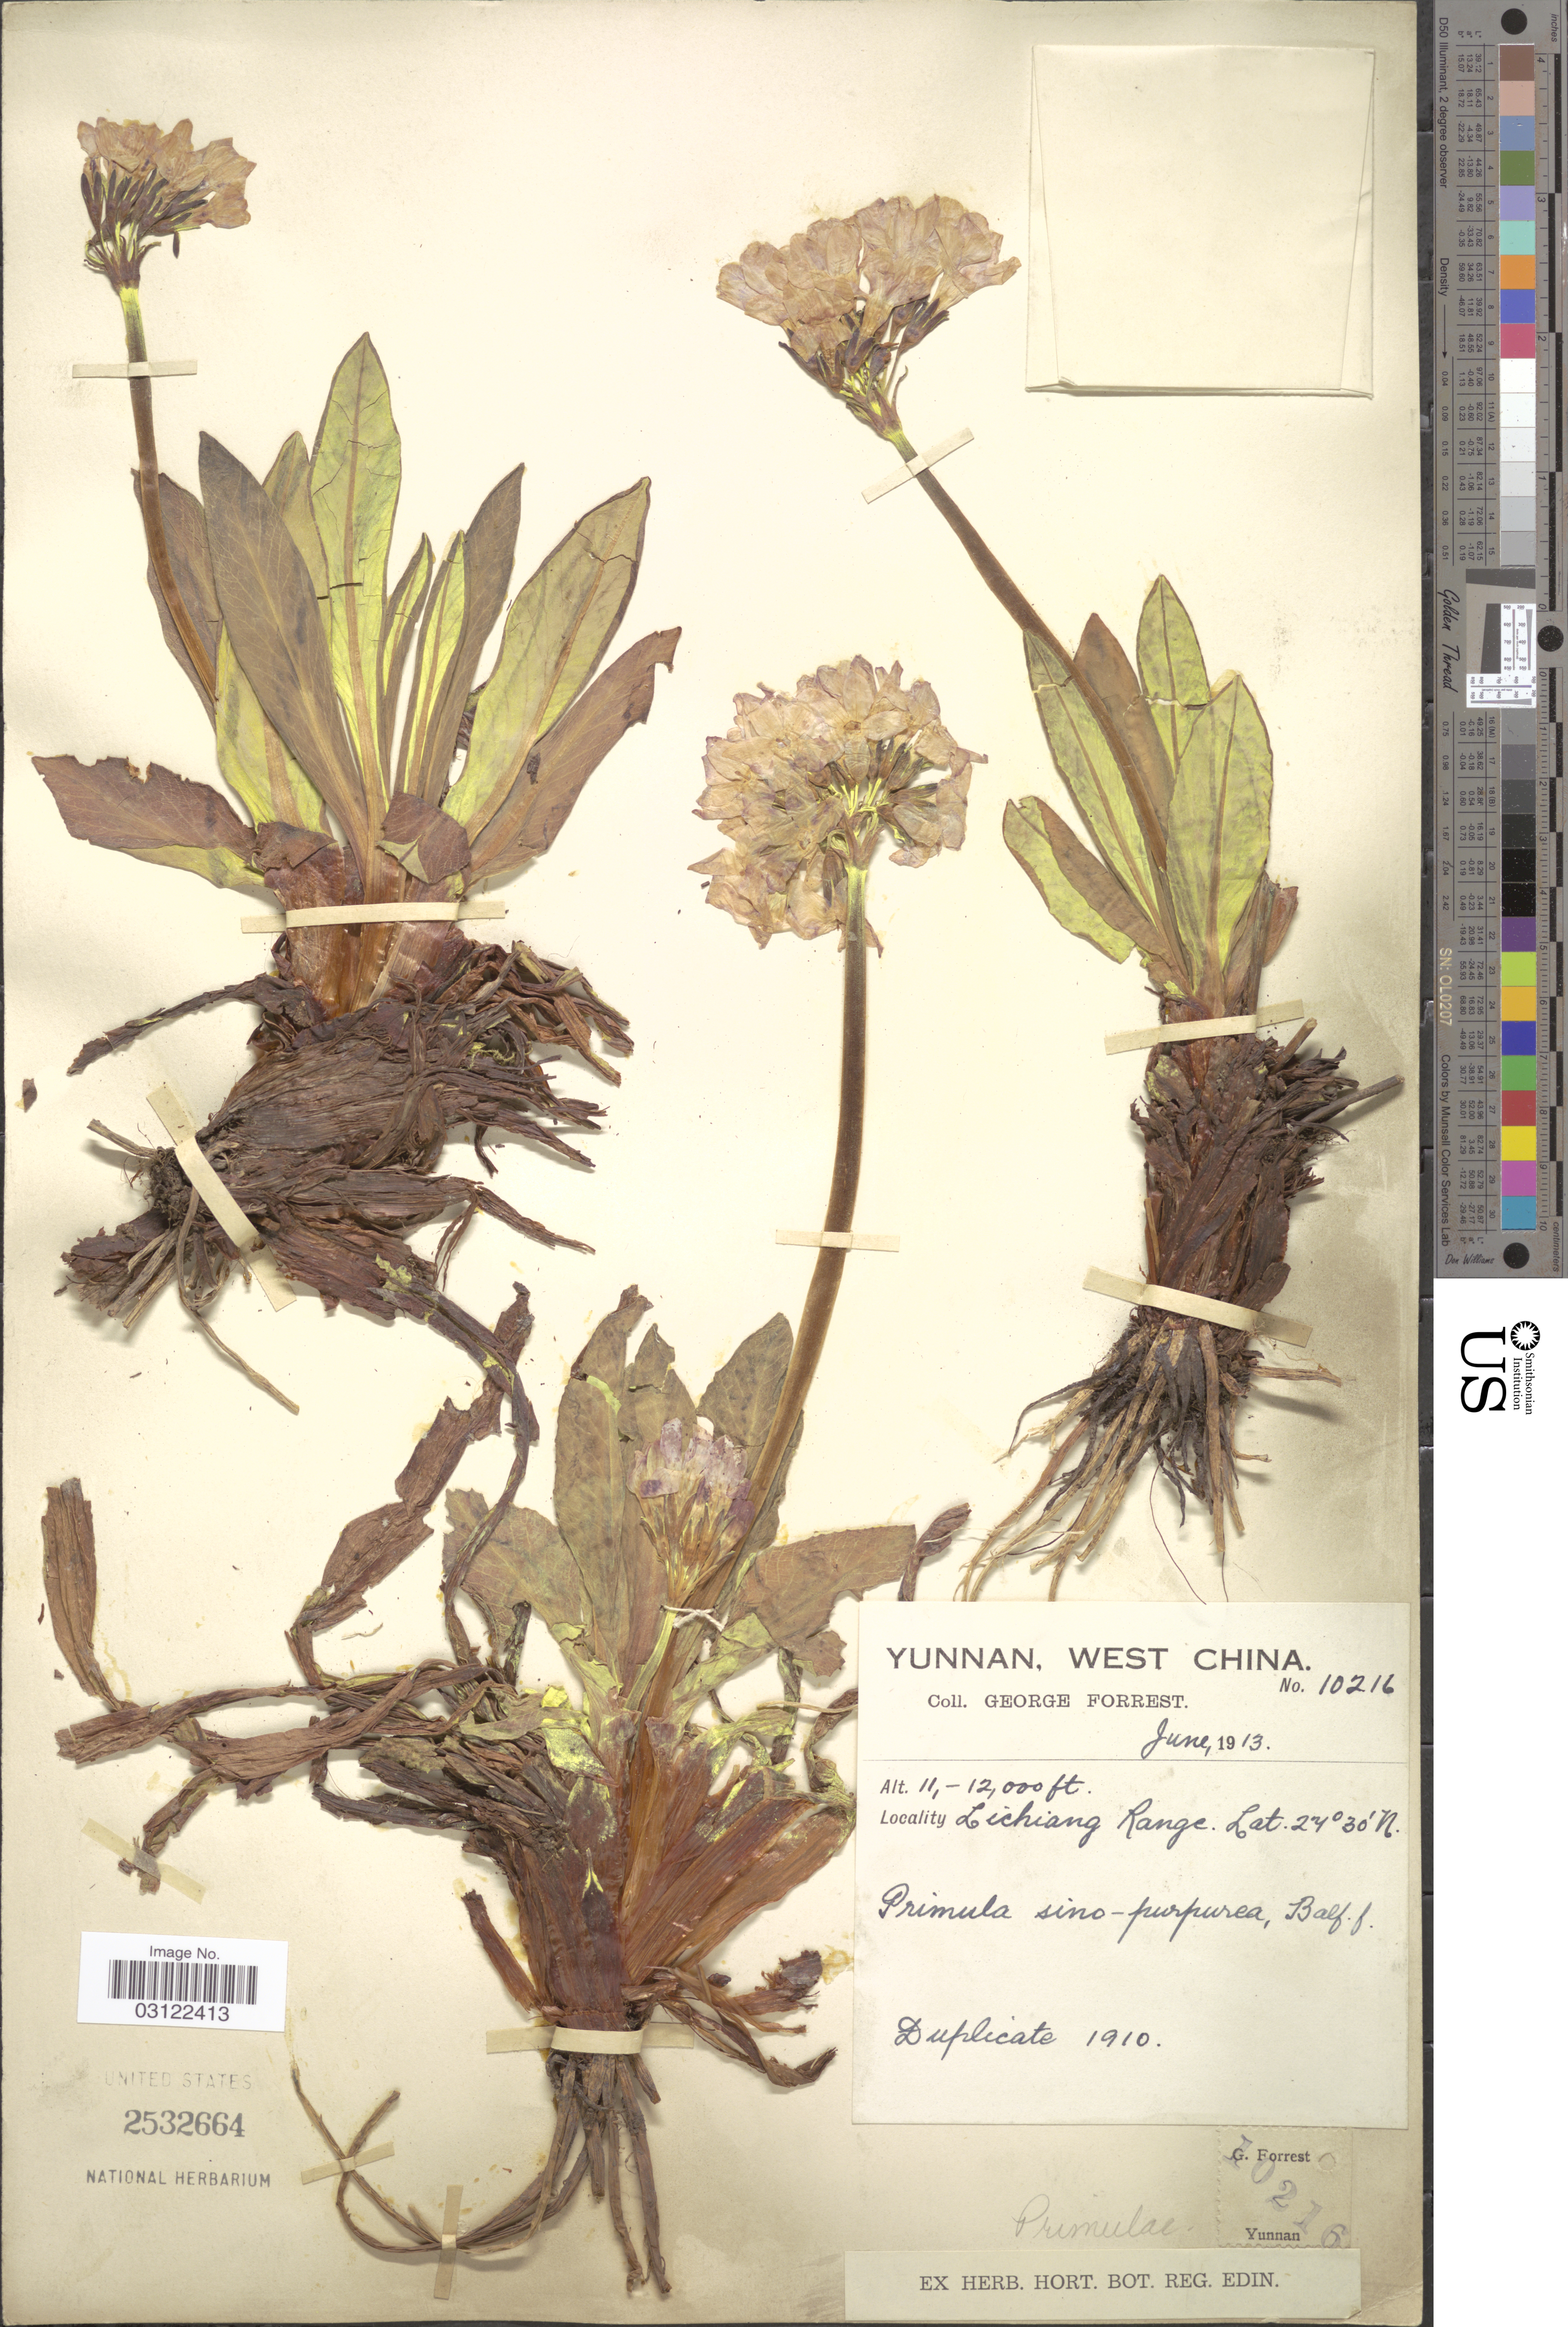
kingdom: Plantae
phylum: Tracheophyta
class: Magnoliopsida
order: Ericales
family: Primulaceae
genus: Primula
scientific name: Primula sinopurpurea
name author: Balf. f. ex Hutch.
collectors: G. Forrest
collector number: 10216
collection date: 1913-06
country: China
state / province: Yunnan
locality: West China. Lichiang Range.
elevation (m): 3353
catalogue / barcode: US 2532664